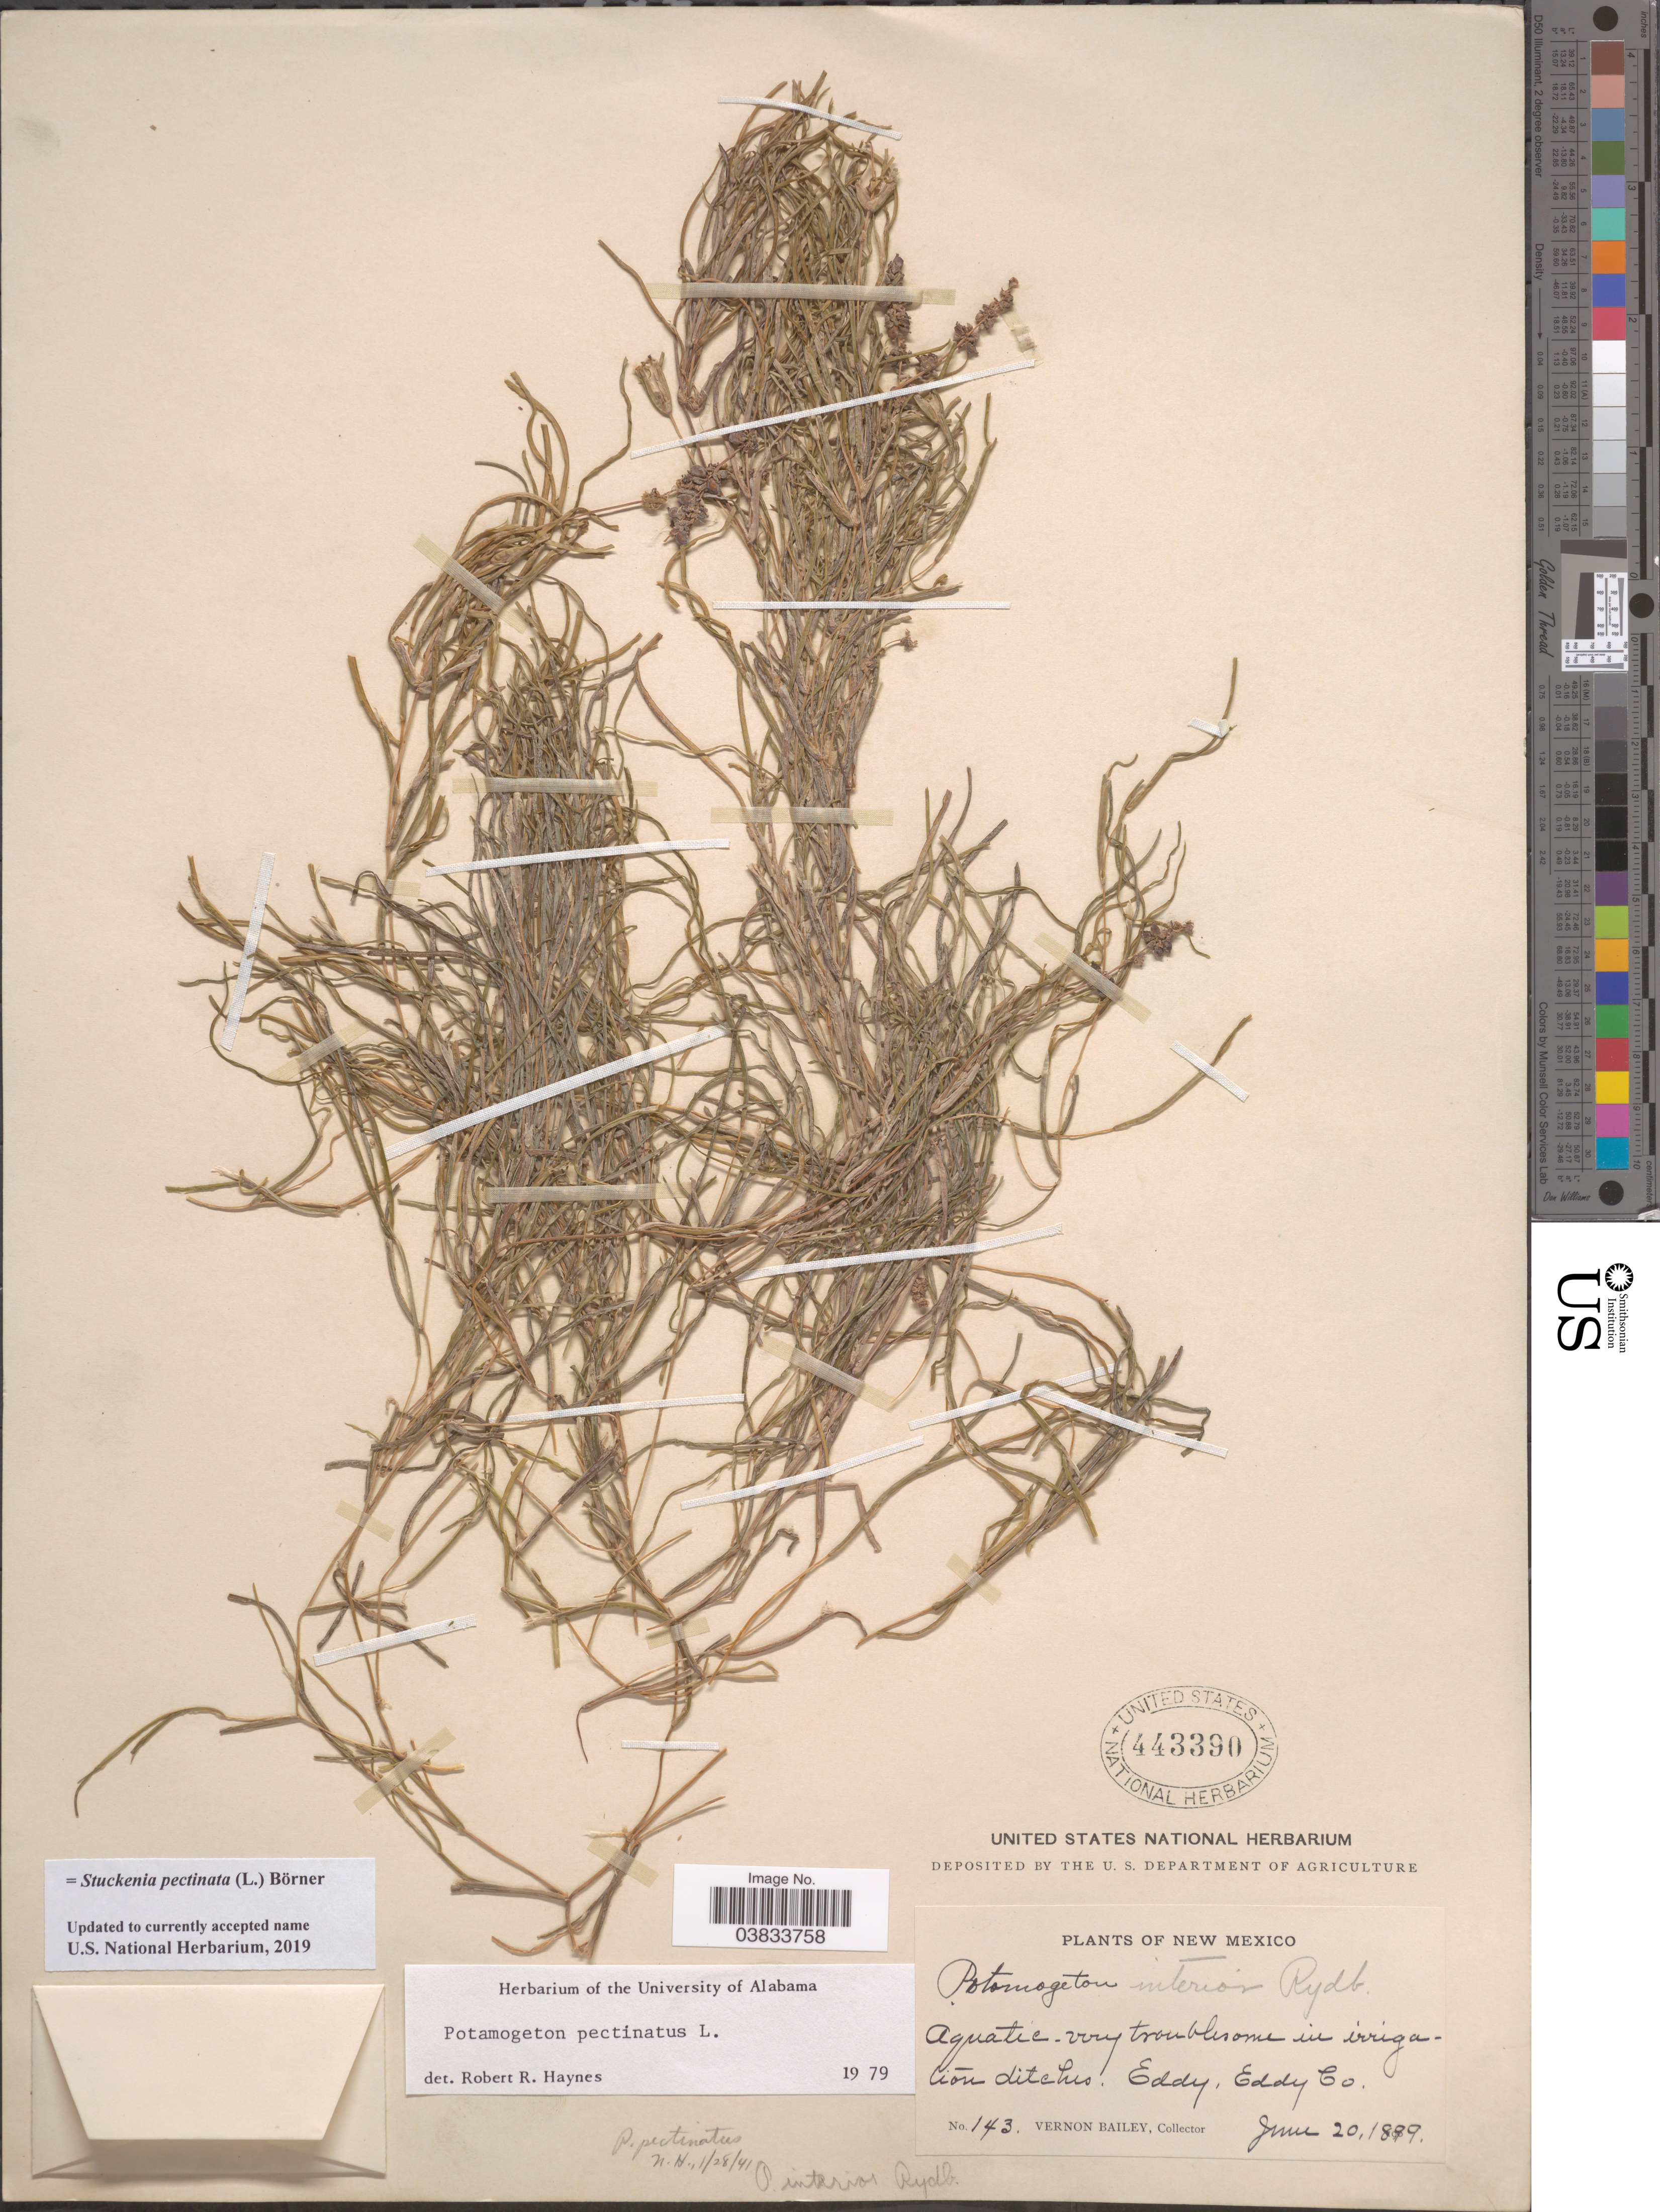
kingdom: Plantae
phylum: Tracheophyta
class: Liliopsida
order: Alismatales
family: Potamogetonaceae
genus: Stuckenia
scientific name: Stuckenia pectinata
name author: (L.) Börner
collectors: V. O. Bailey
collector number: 143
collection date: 1899-06-20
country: United States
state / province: New Mexico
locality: Eddy, Eddy Co.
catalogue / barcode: US 443390